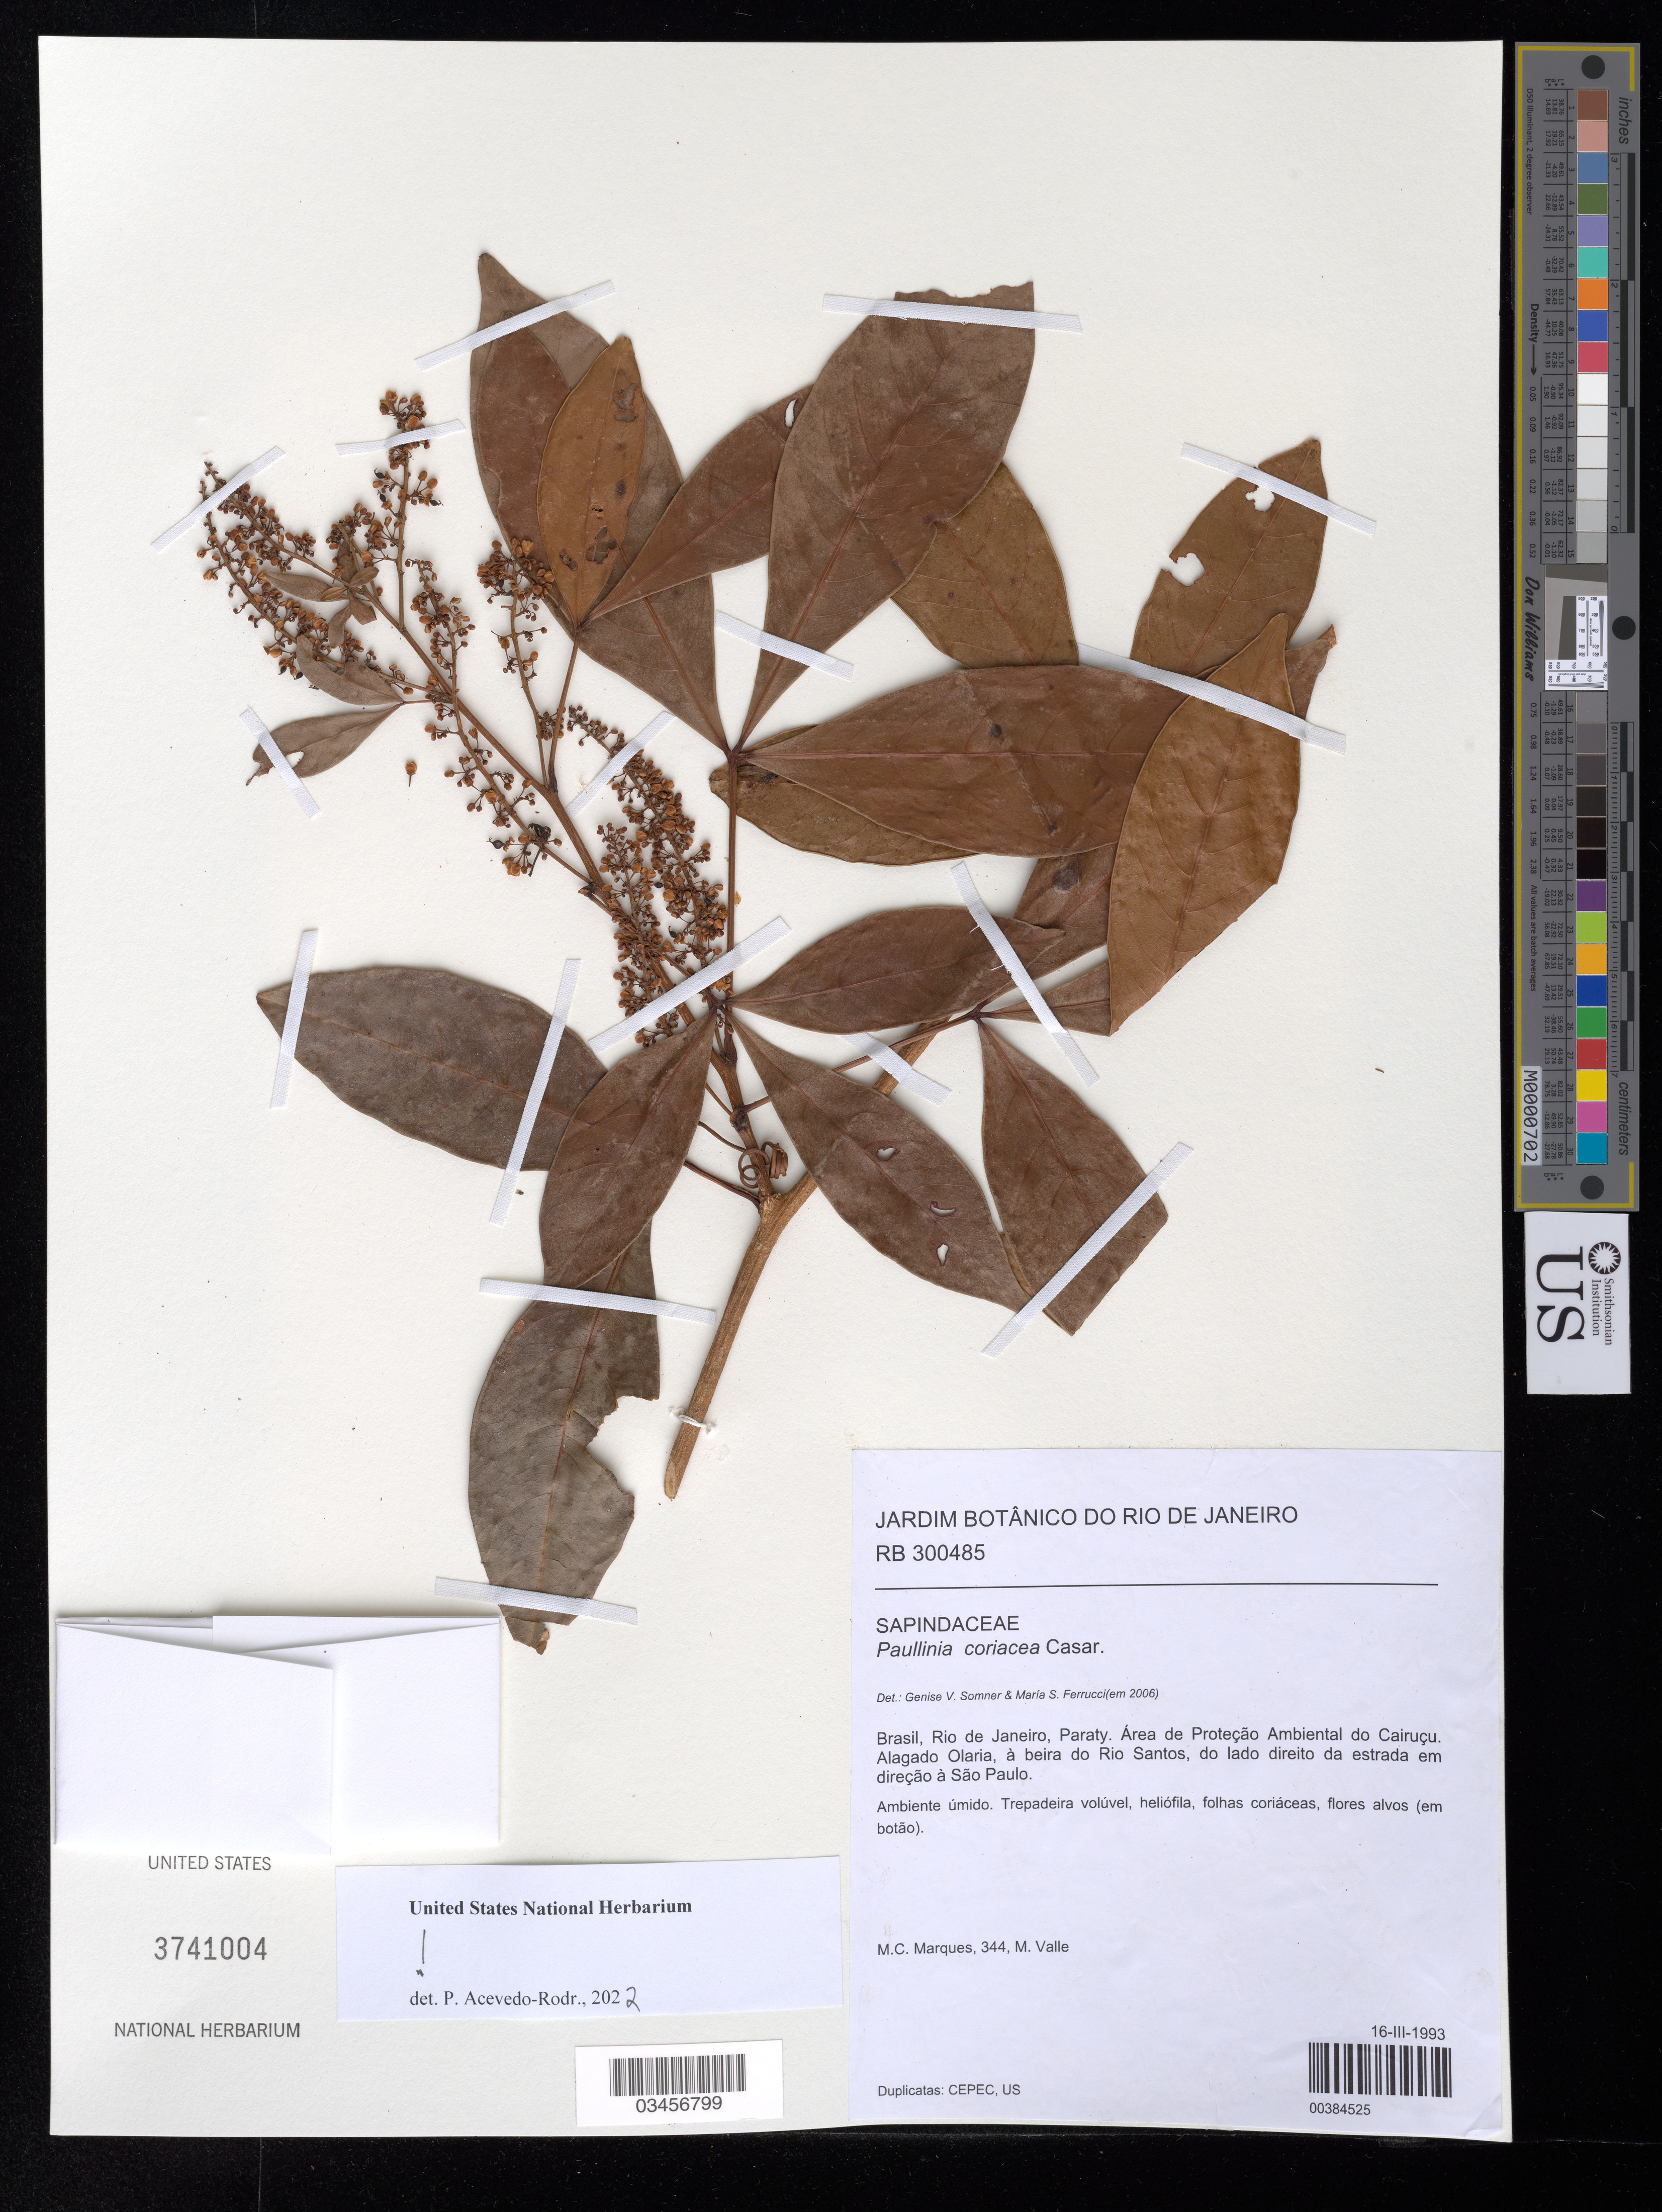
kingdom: Plantae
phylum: Tracheophyta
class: Magnoliopsida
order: Sapindales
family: Sapindaceae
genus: Paullinia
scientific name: Paullinia coriacea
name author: Casar.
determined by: Somner, G. V.; Ferrucci, M. S.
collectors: M. C. M. Marques & M. Valle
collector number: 344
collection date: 1993-03-16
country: Brazil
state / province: Rio de Janeiro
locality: Paraty. Área de Proteção Ambiental do Cariuçu. Alagado Olaria à beira do Rio Santos, do lado direito da estrada em direção à São Paulo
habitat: Ambiente úmico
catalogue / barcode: US 3741004